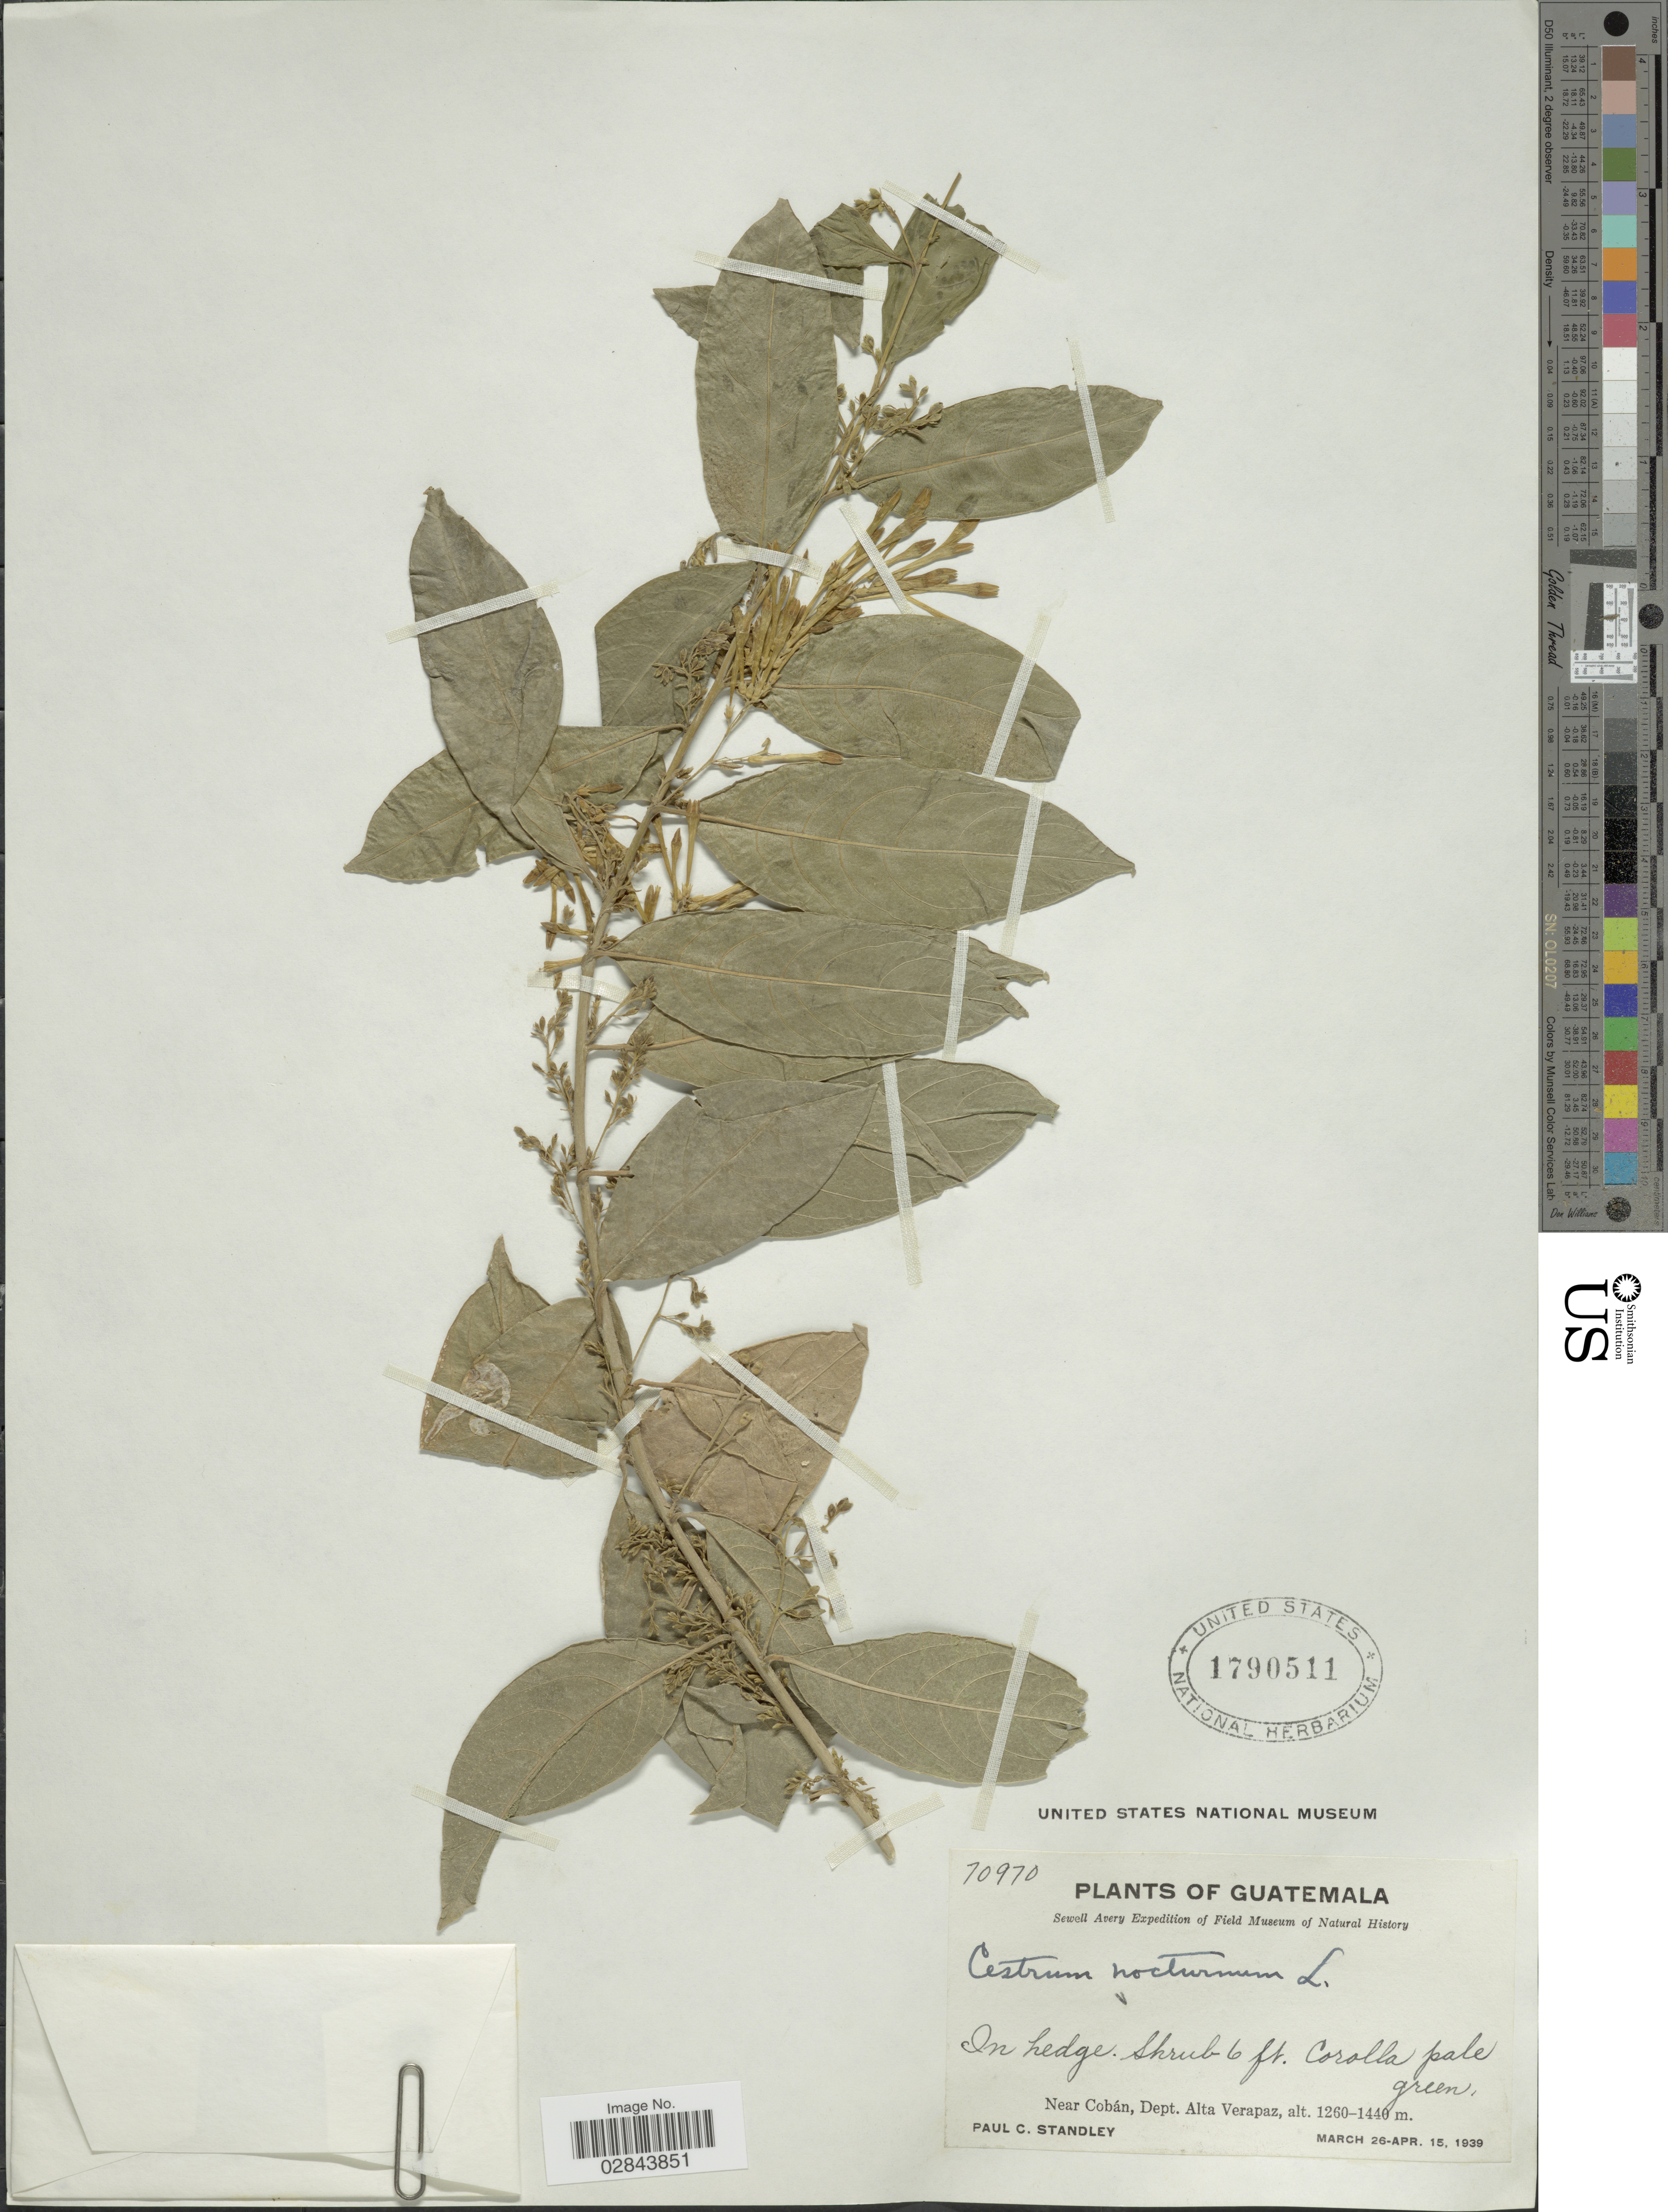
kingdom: Plantae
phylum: Tracheophyta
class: Magnoliopsida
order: Solanales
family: Solanaceae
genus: Cestrum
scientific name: Cestrum nocturnum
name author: L.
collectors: P. C. Standley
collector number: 70970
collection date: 1939-03-26/1939-04-15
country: Guatemala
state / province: Alta Verapaz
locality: Near Cobán, Dept. Alta Verapaz.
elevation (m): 1260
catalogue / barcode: US 1790511